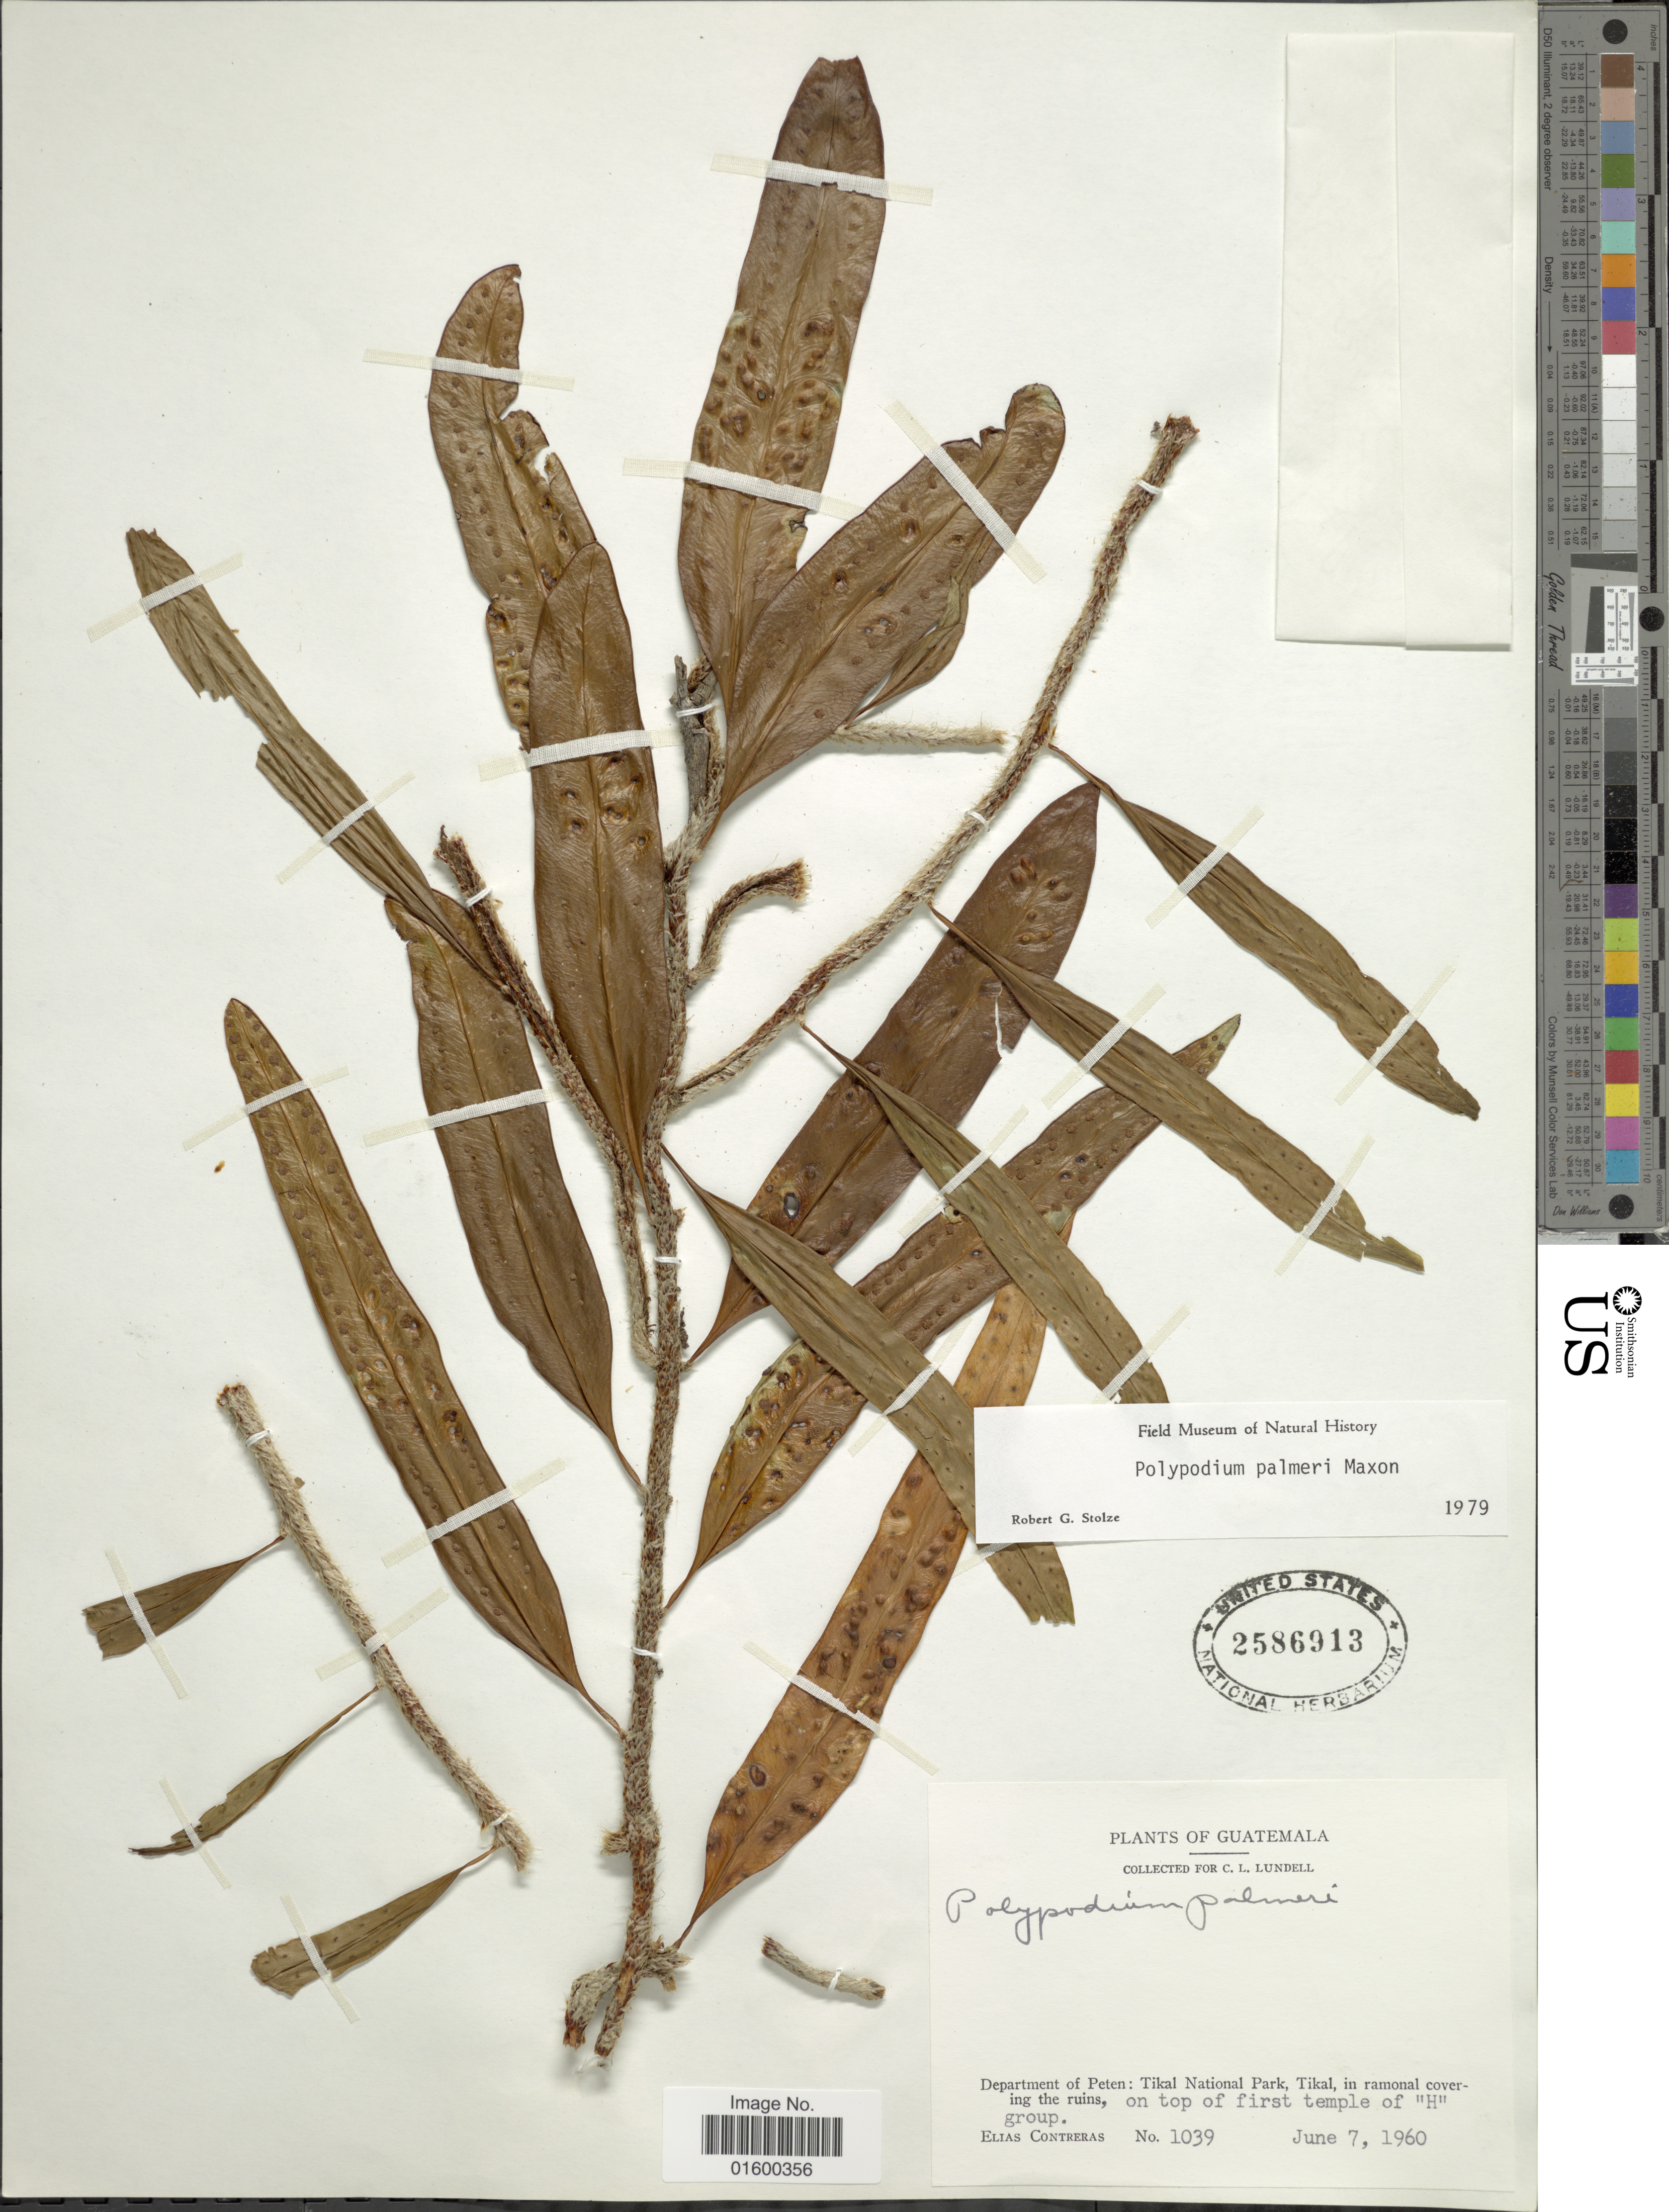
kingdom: Plantae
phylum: Tracheophyta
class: Polypodiopsida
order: Polypodiales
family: Polypodiaceae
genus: Microgramma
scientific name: Microgramma nitida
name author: (J. Sm.) A.R. Sm.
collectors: E. Contreras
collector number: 1039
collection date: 1960-06-07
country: Guatemala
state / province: El Petén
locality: Department of Peten, Tikal National Park, Tikal, on top of first temple of H group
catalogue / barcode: US 2586913